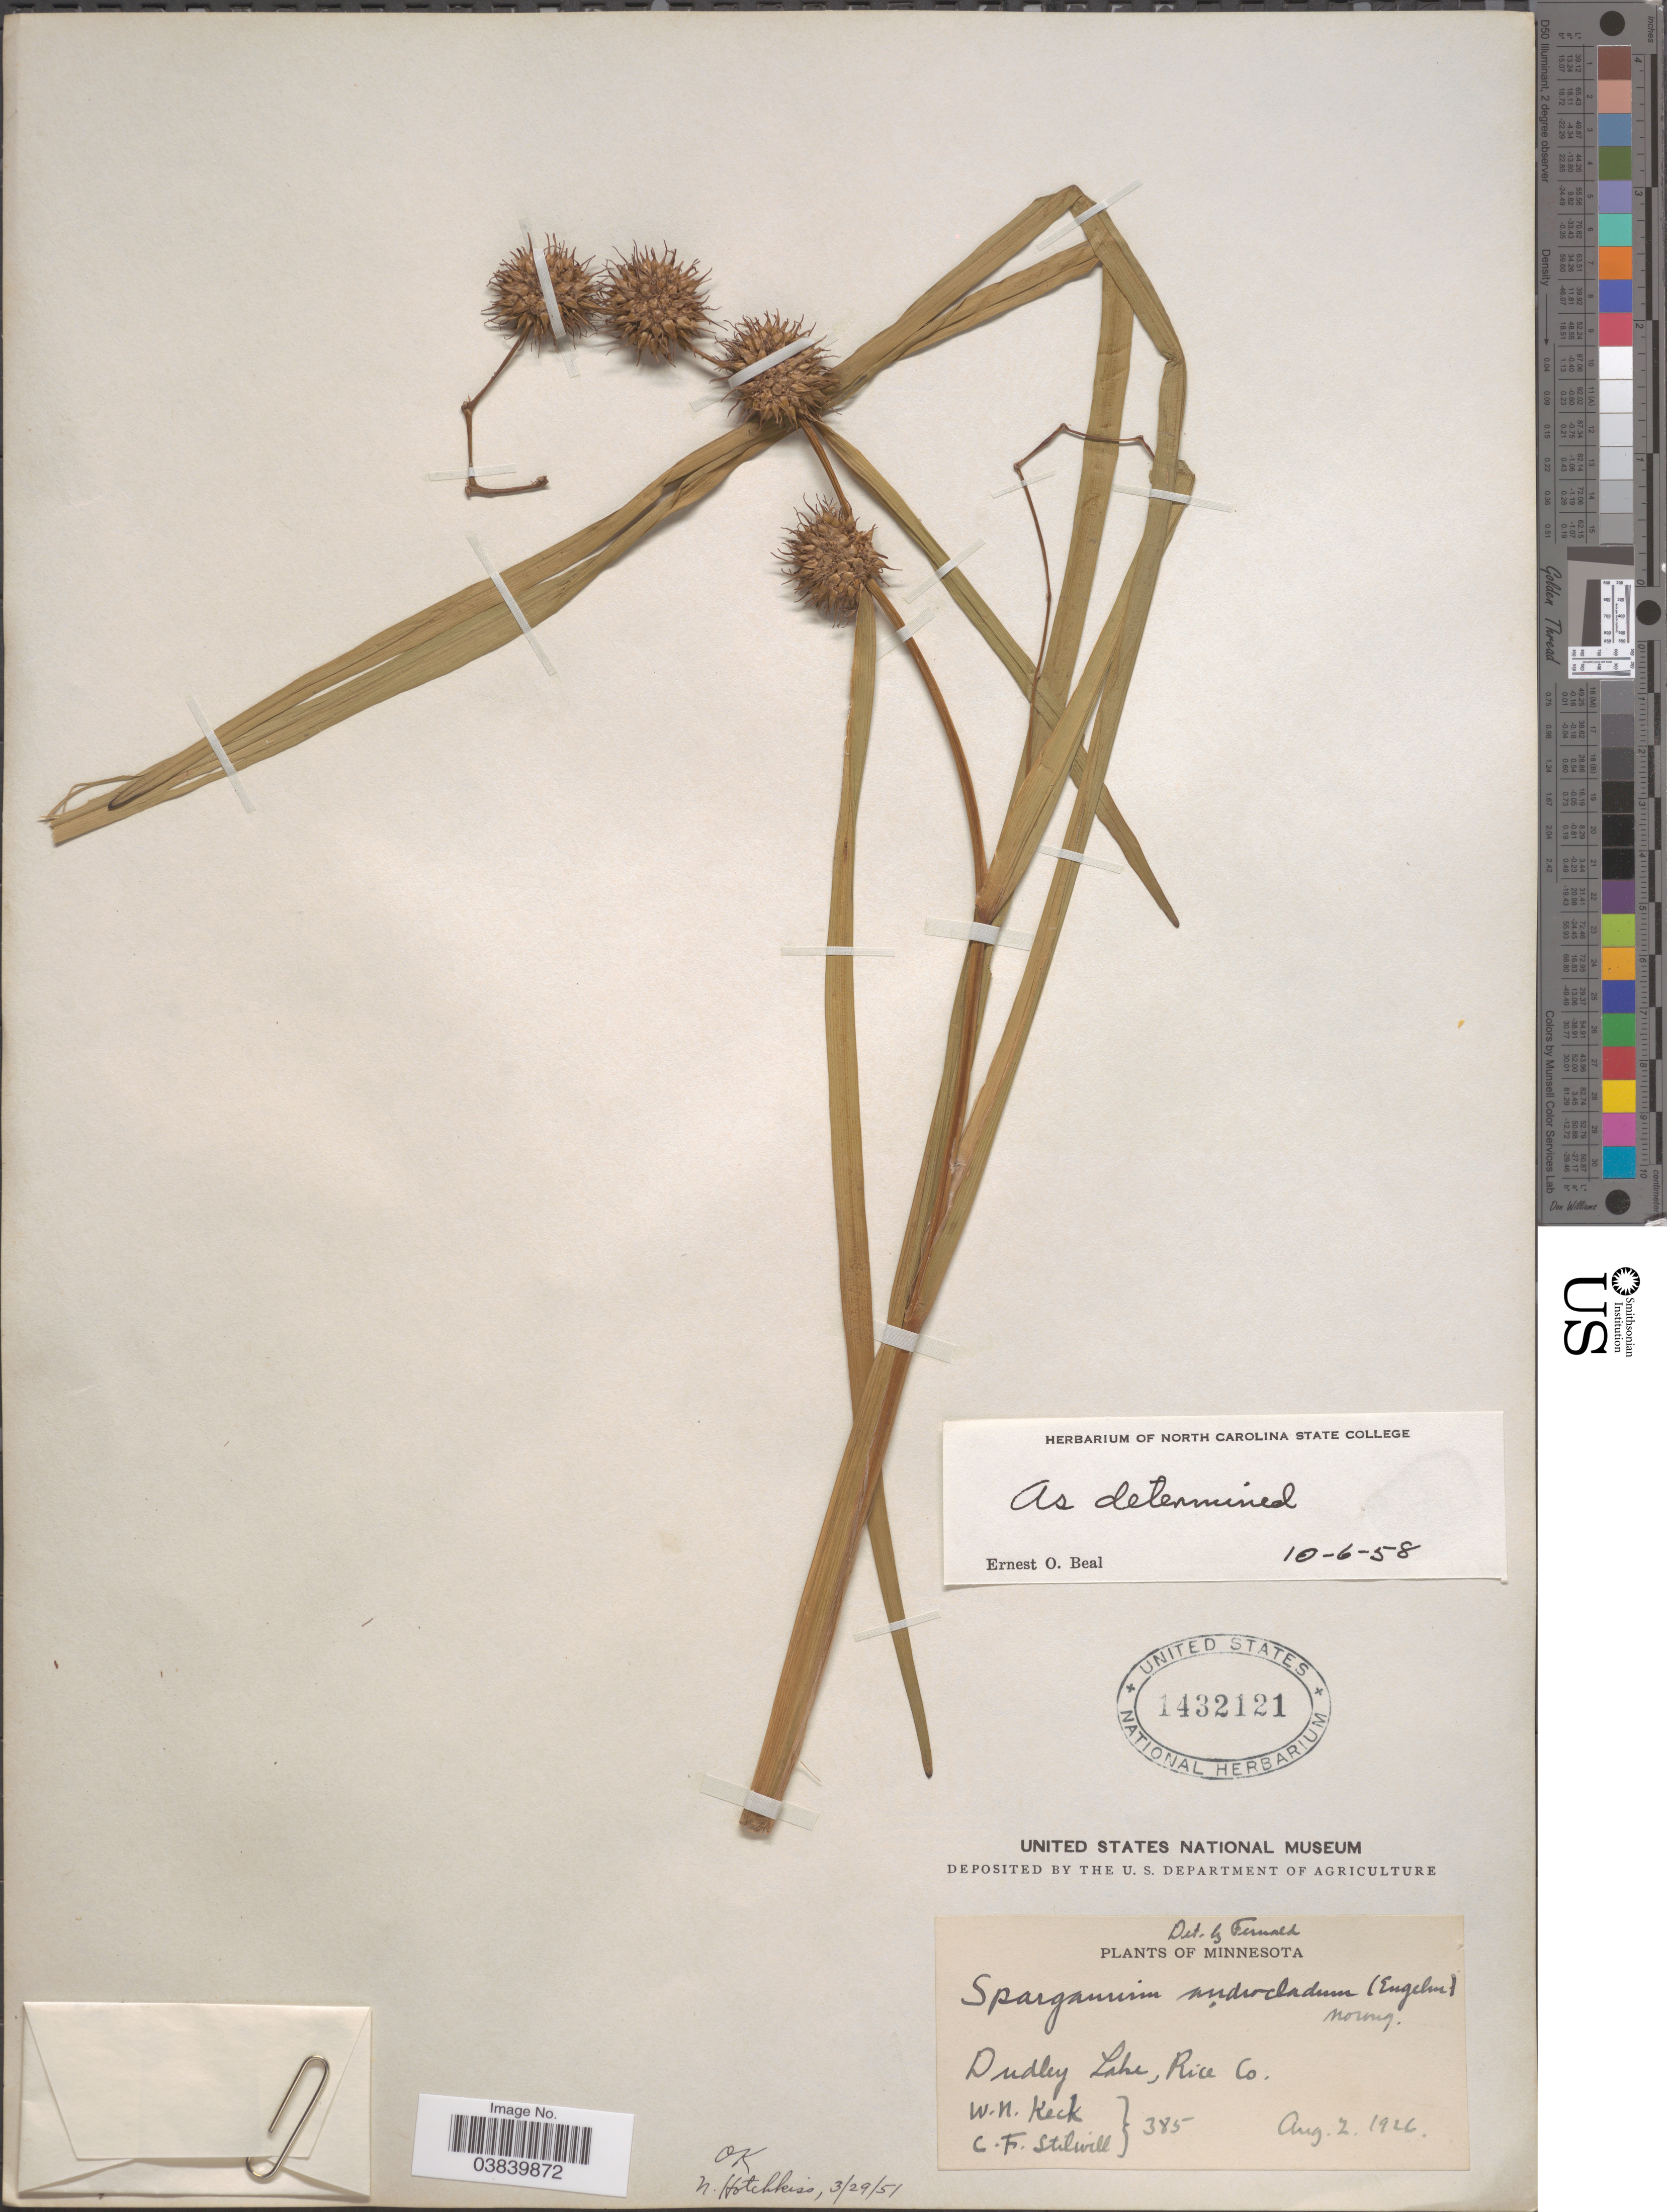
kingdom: Plantae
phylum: Tracheophyta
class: Liliopsida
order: Poales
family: Typhaceae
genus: Sparganium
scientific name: Sparganium americanum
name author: Nutt.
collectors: W. Keck & C. Stilwill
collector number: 385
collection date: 1926-08-02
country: United States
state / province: Minnesota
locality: Dudley Lake, Rice Co.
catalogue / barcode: US 1432121